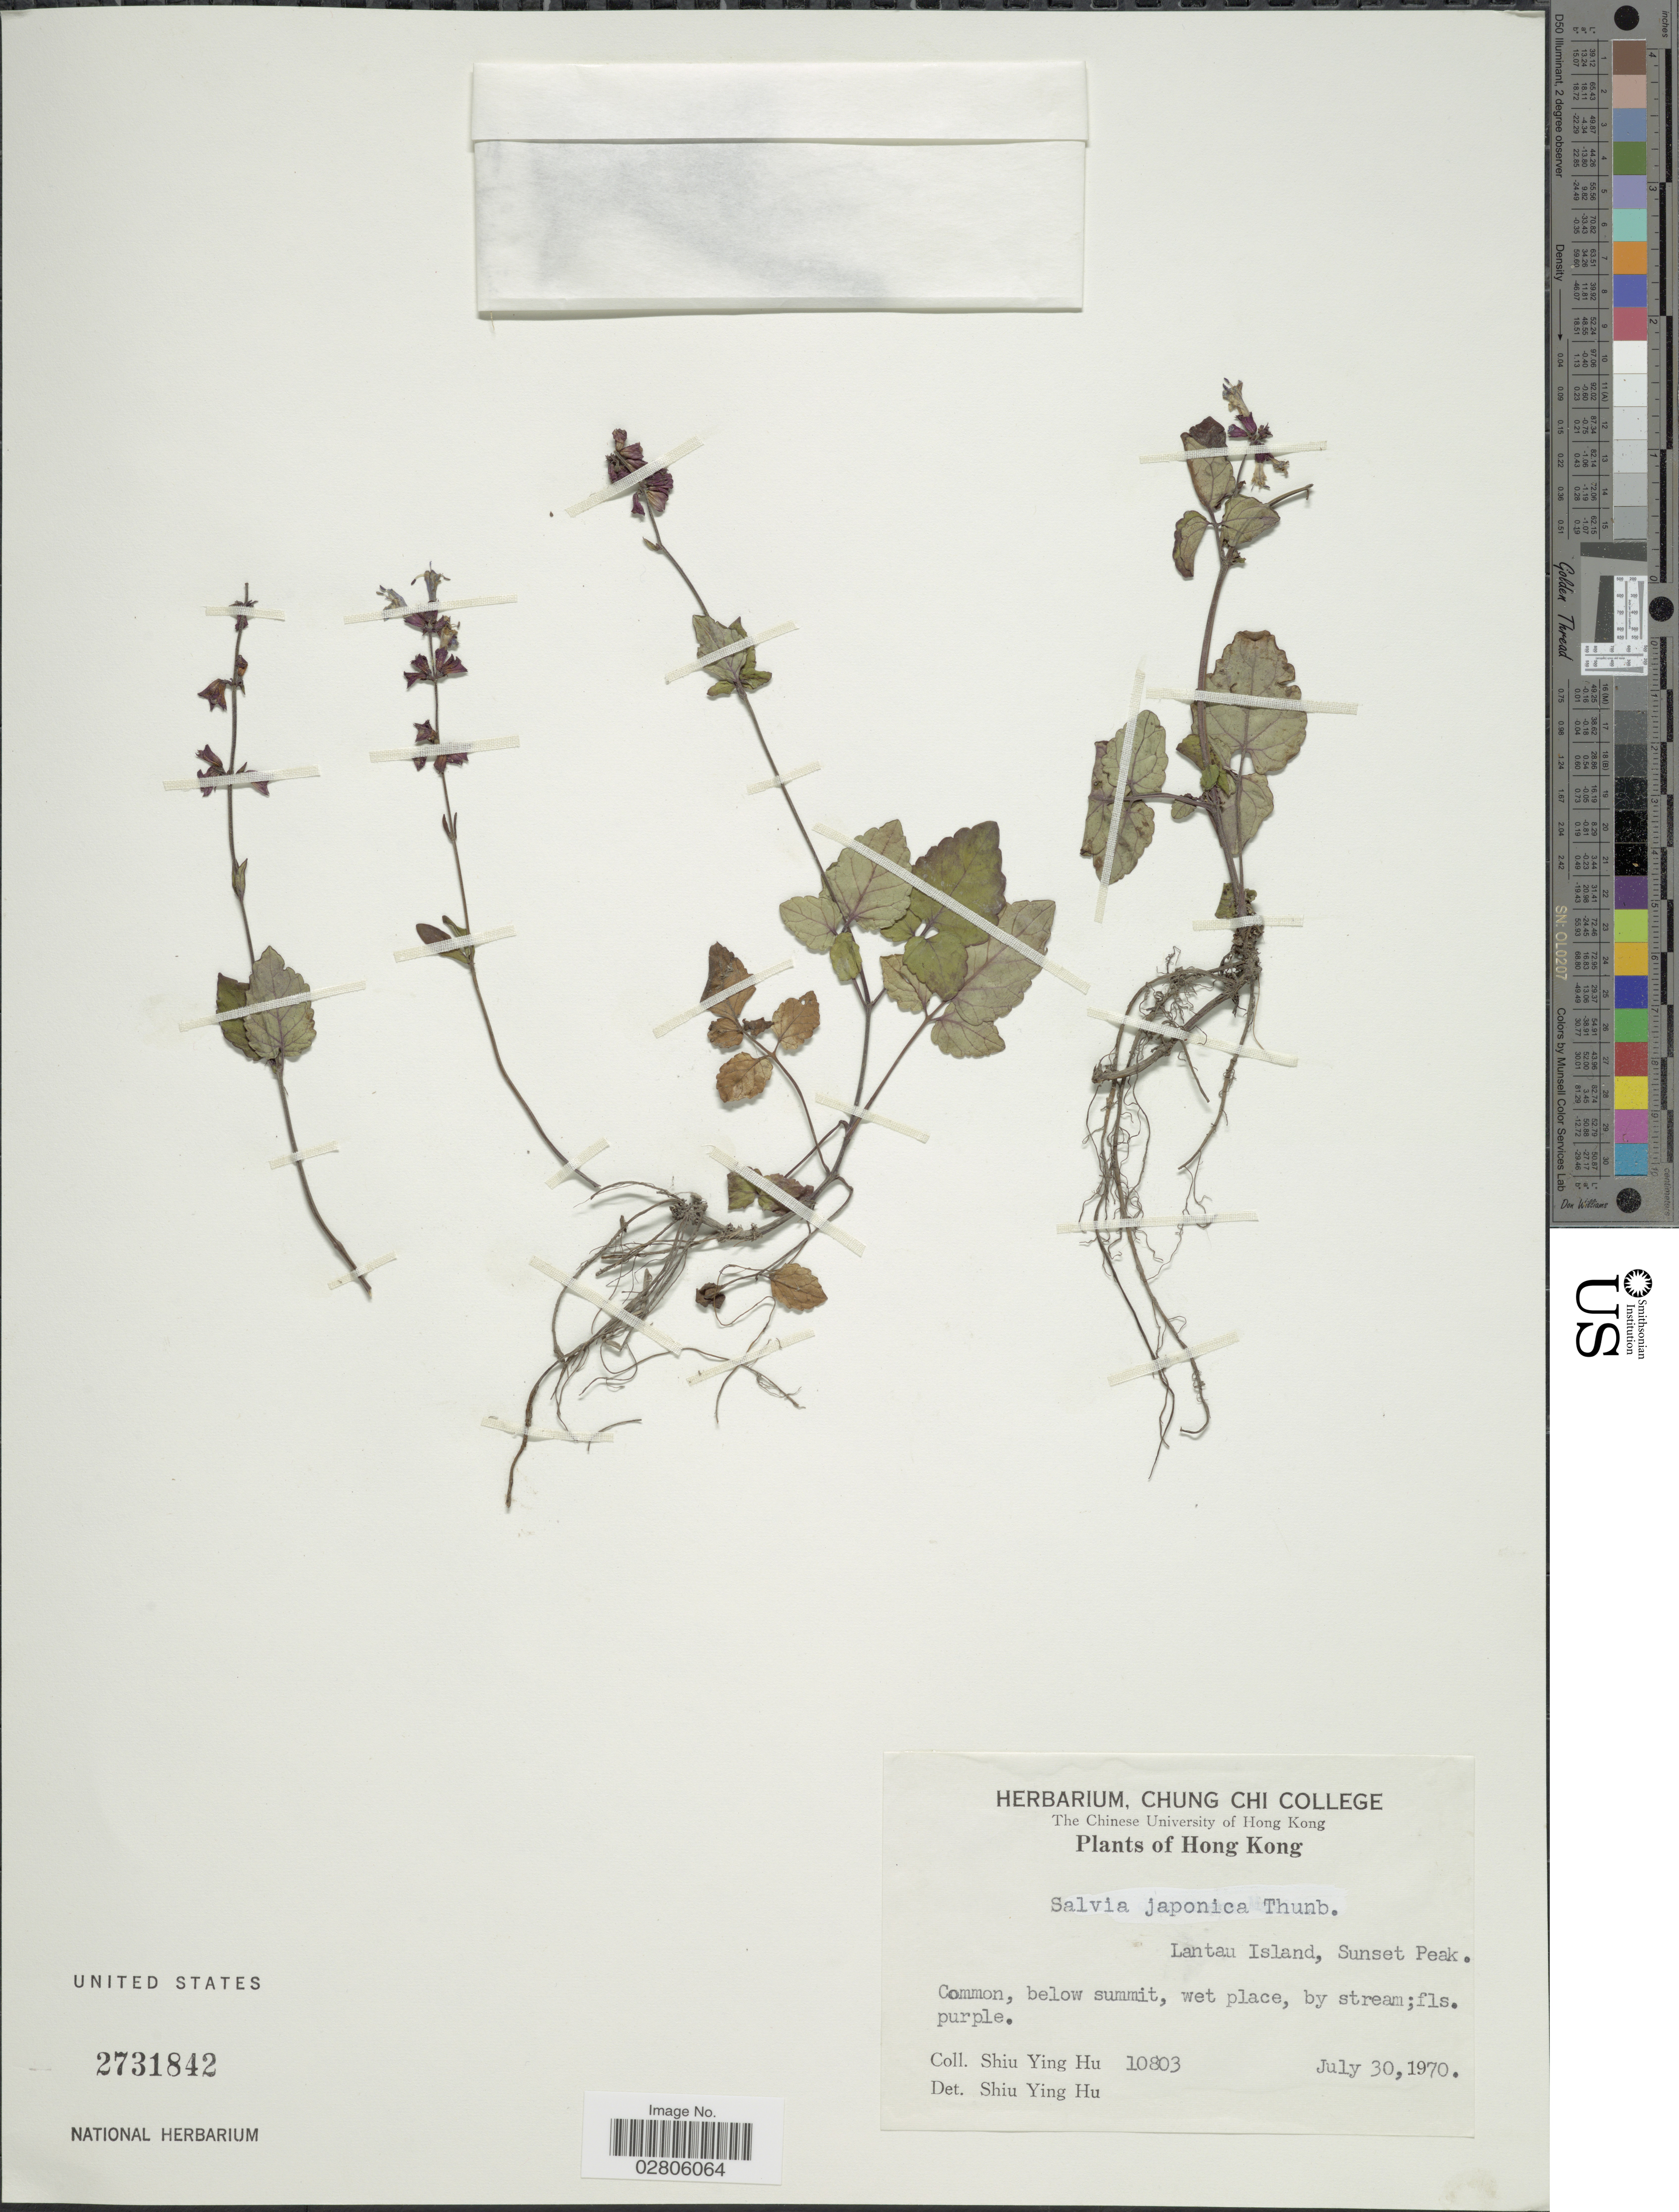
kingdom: Plantae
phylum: Tracheophyta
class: Magnoliopsida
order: Lamiales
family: Lamiaceae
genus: Salvia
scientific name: Salvia japonica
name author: Thunb.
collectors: S. Y. Hu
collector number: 10803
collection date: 1970-07-30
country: China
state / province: Hong Kong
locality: Lantau Island, Sunset Peak.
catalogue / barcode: US 2731842